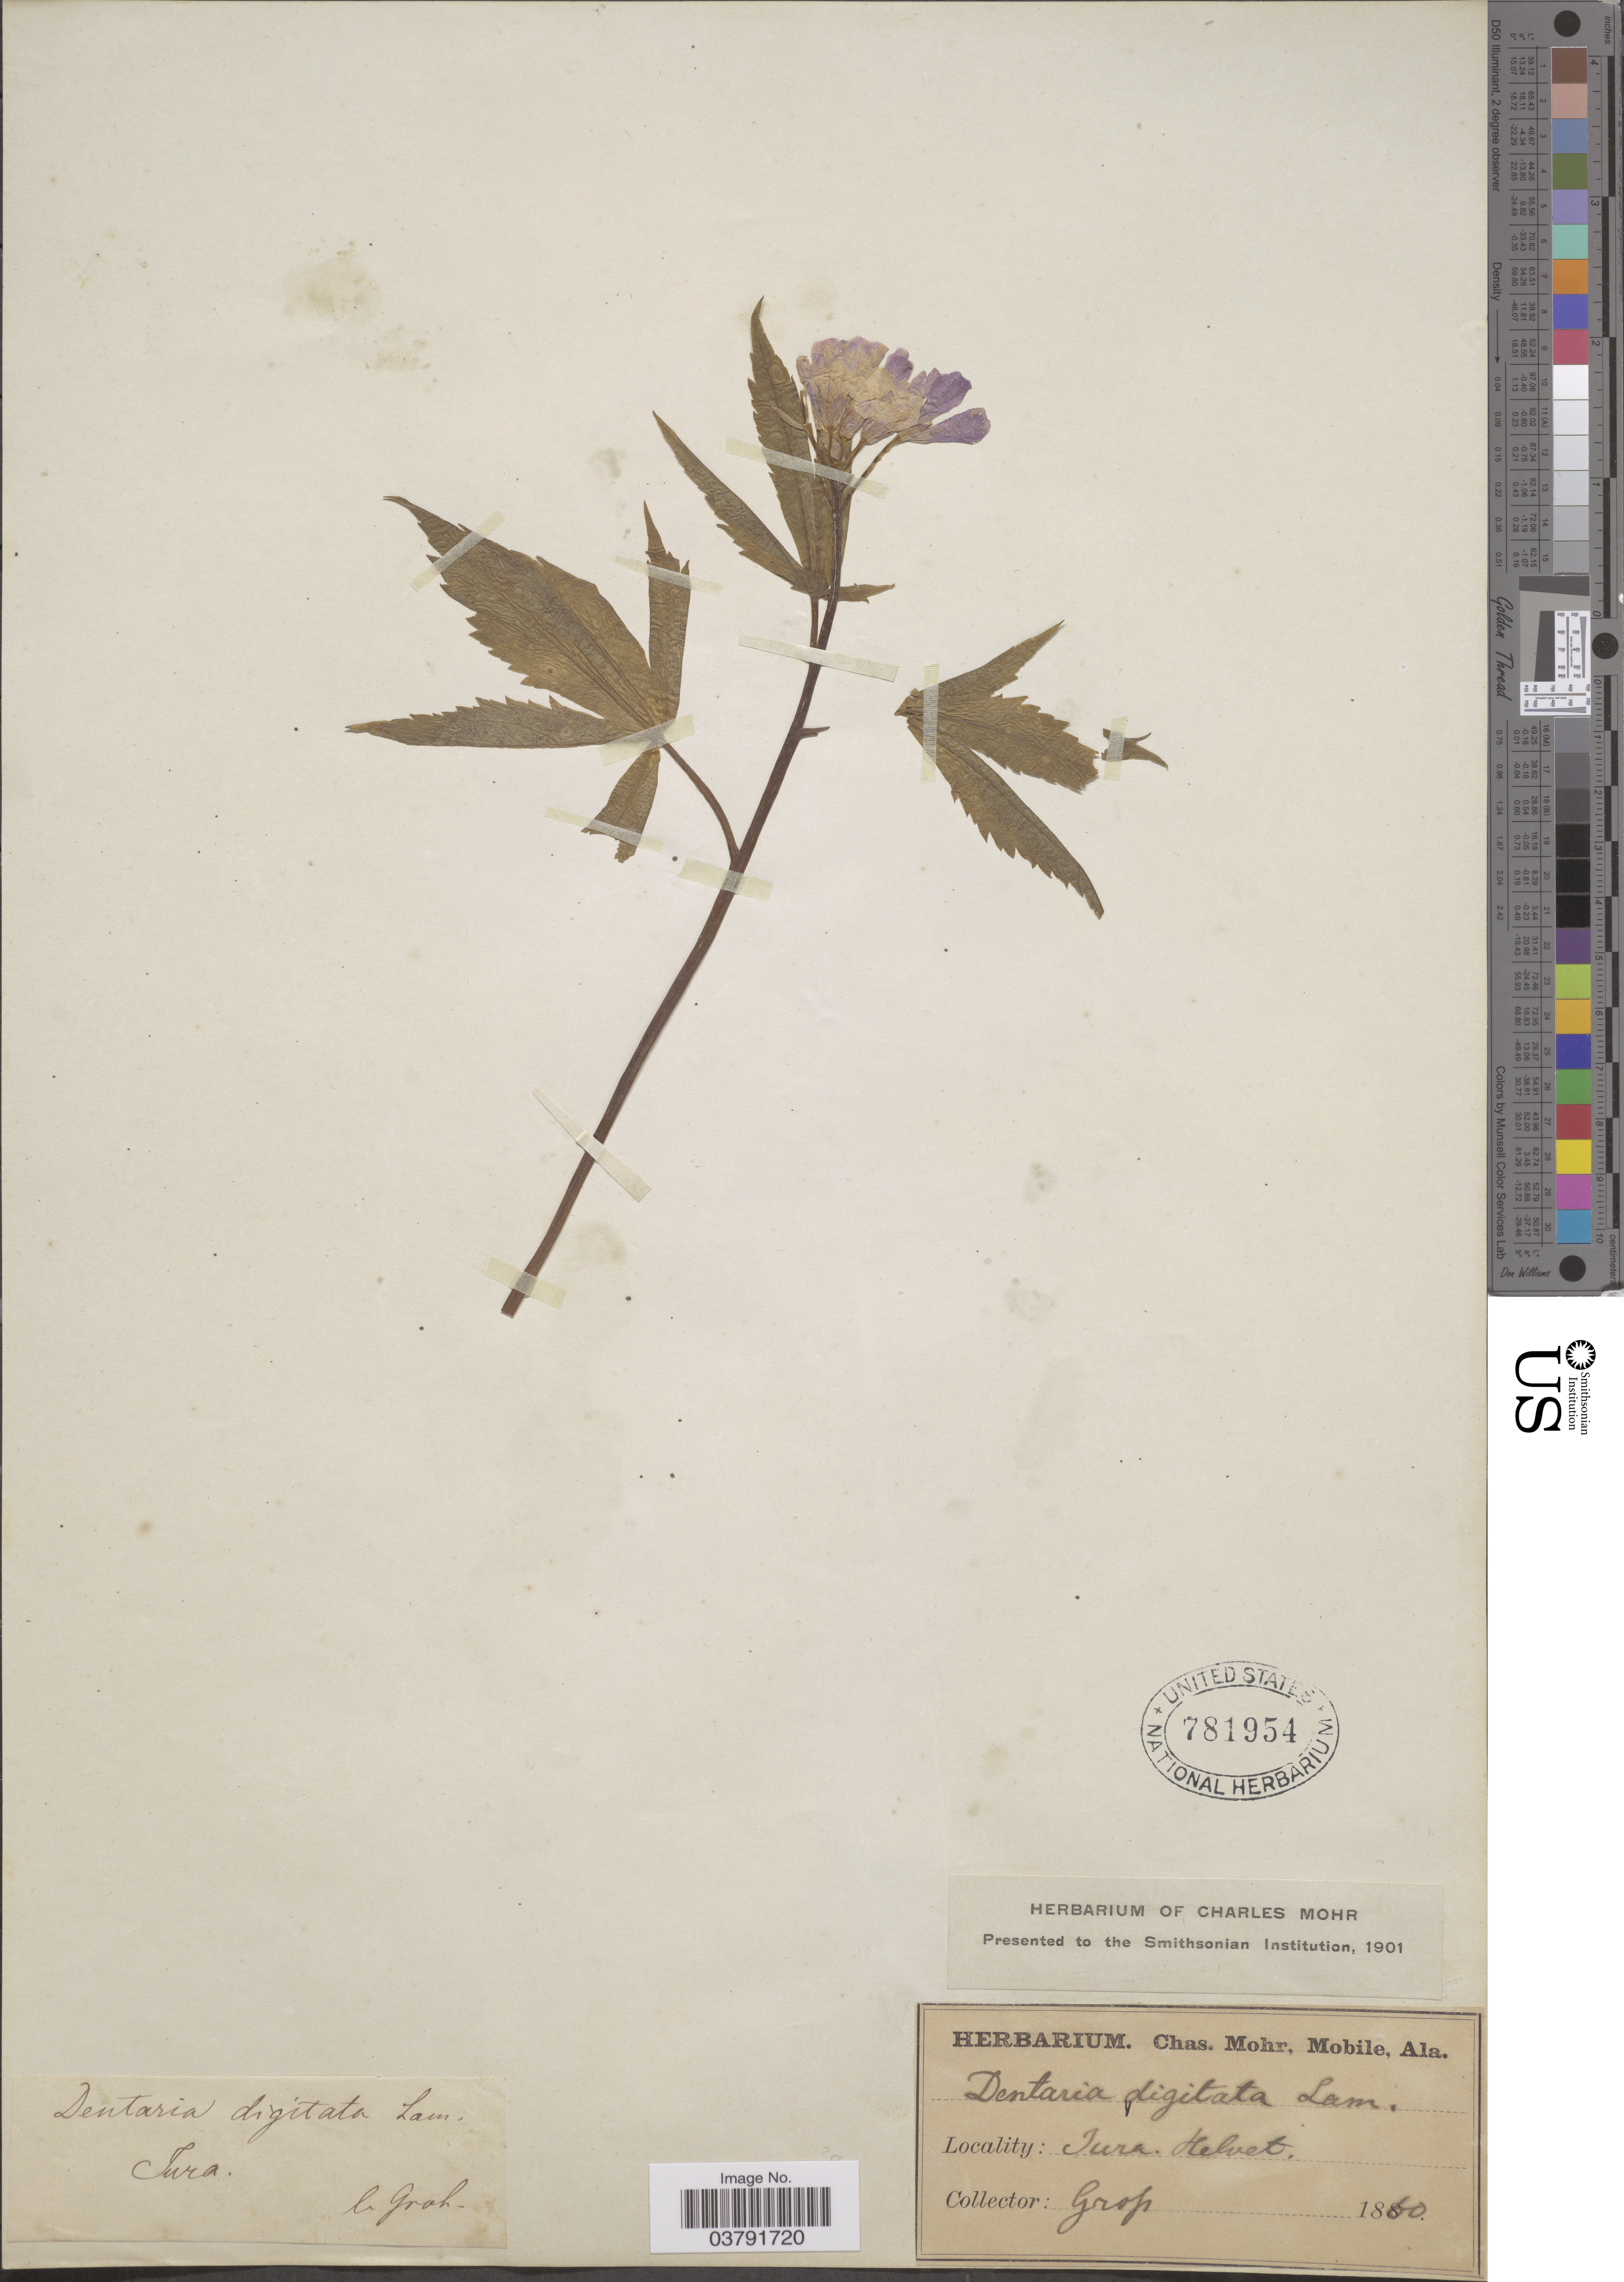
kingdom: Plantae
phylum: Tracheophyta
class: Magnoliopsida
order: Brassicales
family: Brassicaceae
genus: Dentaria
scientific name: Dentaria digitata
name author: Lam.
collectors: -. Groh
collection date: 1860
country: Switzerland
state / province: Jura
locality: Helvet.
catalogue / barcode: US 781954